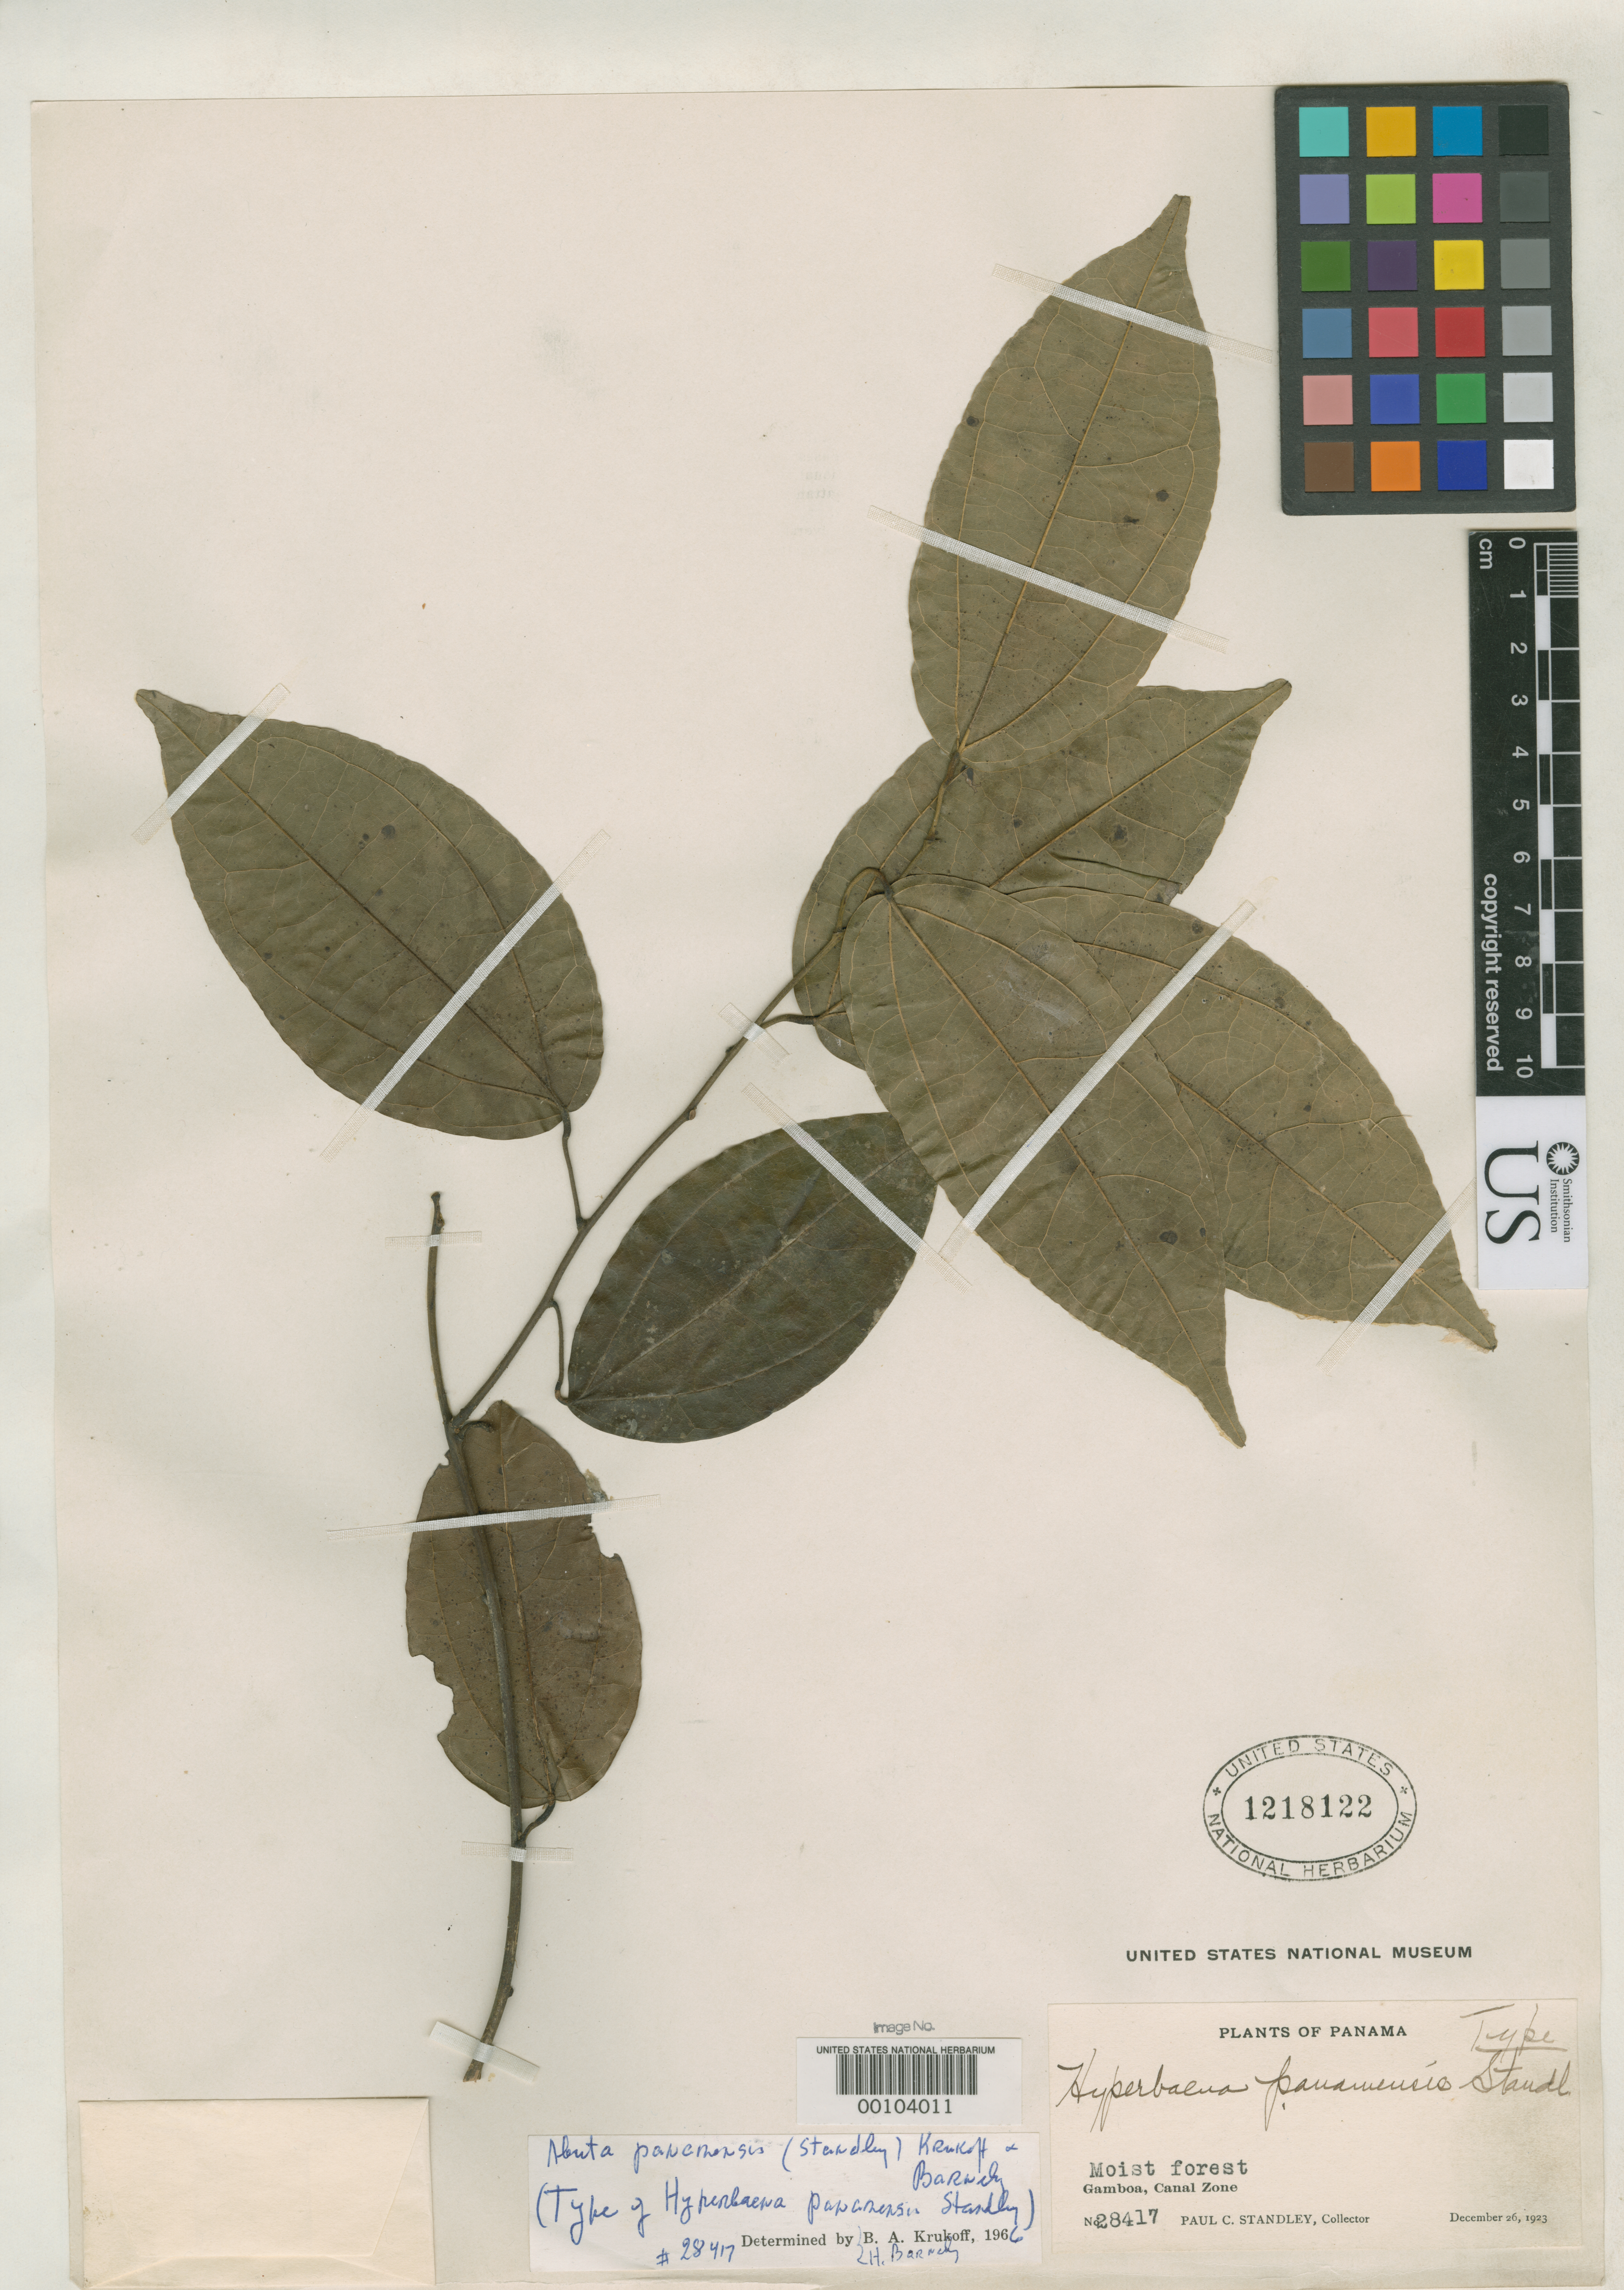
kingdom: Plantae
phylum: Tracheophyta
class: Magnoliopsida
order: Ranunculales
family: Menispermaceae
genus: Hyperbaena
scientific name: Hyperbaena panamensis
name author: Standl.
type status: Holotype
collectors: P. C. Standley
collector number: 28417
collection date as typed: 26 Dec 1923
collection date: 1923-12-26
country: Panama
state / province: Colón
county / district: Canal Zone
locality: Near Gamboa.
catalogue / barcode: US 1218122